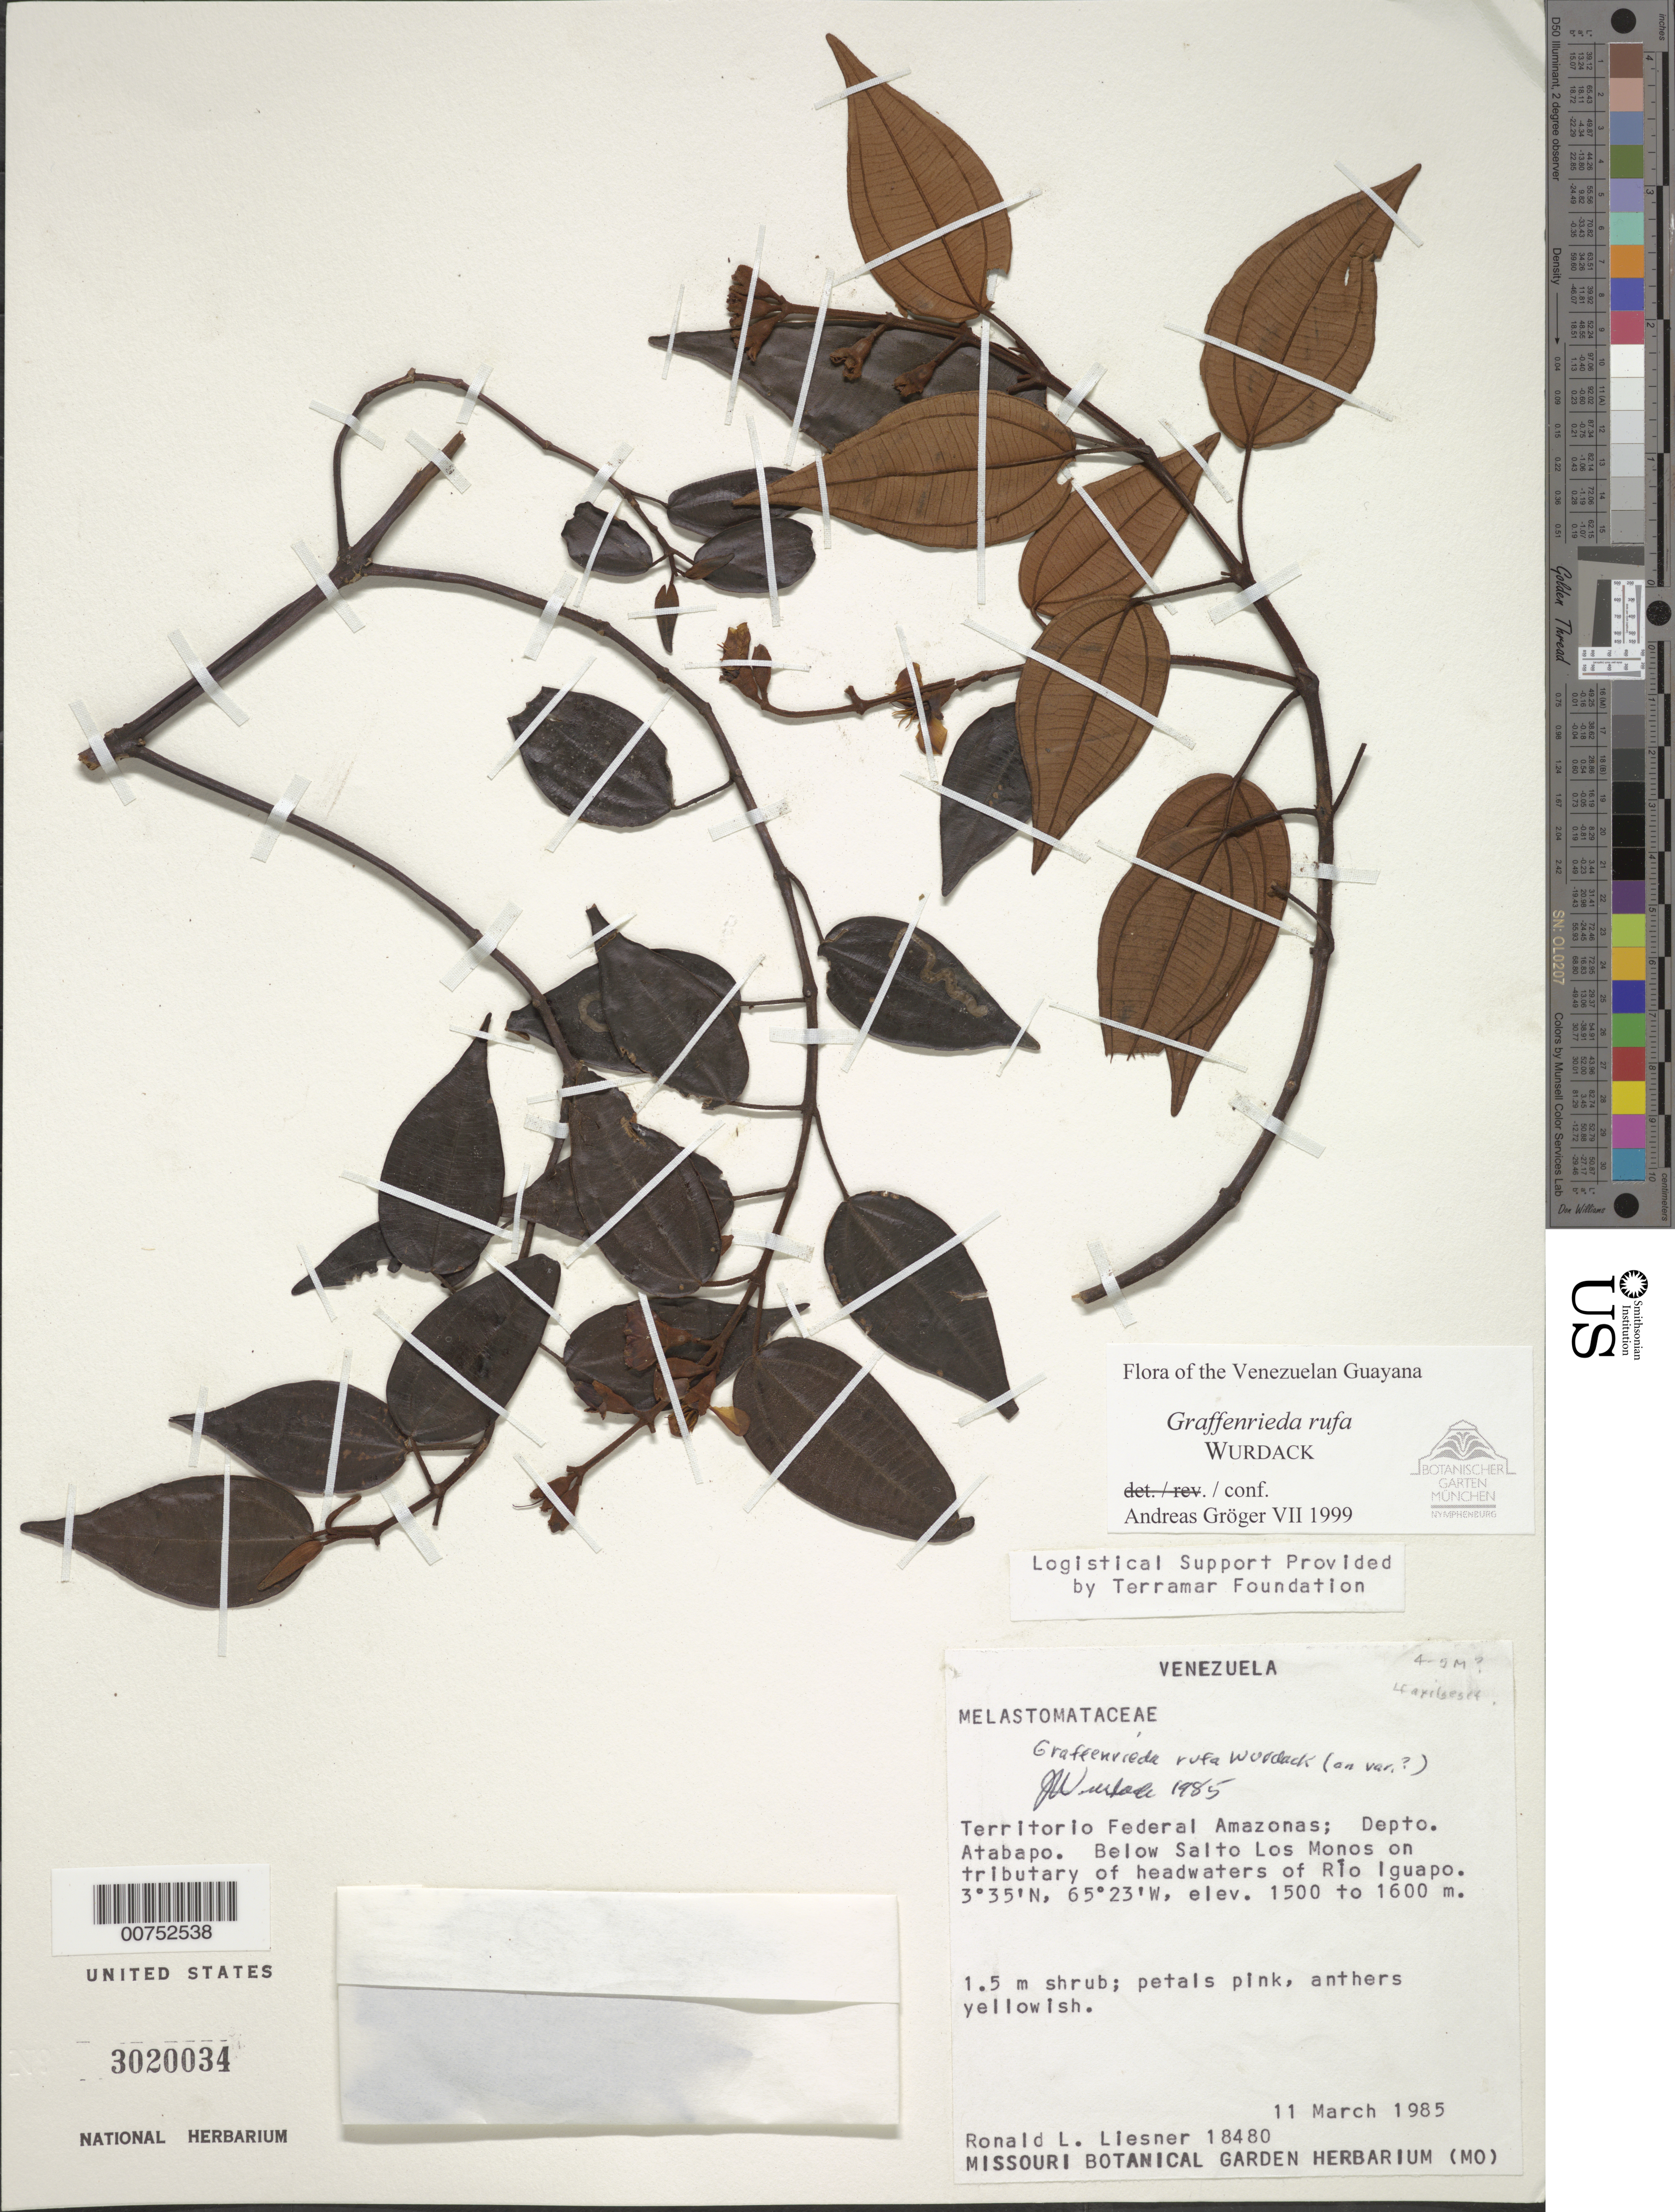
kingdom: Plantae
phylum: Tracheophyta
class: Magnoliopsida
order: Myrtales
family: Melastomataceae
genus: Graffenrieda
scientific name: Graffenrieda rufa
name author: Wurdack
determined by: Gröger, A.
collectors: R. L. Liesner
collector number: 18480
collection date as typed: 11-Mar-85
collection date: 1985-03-11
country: Venezuela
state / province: Amazonas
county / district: Atabapo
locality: Río Iguapo, below Salto Los Monos on tributary of headwaters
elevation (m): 1500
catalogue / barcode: US 3020034